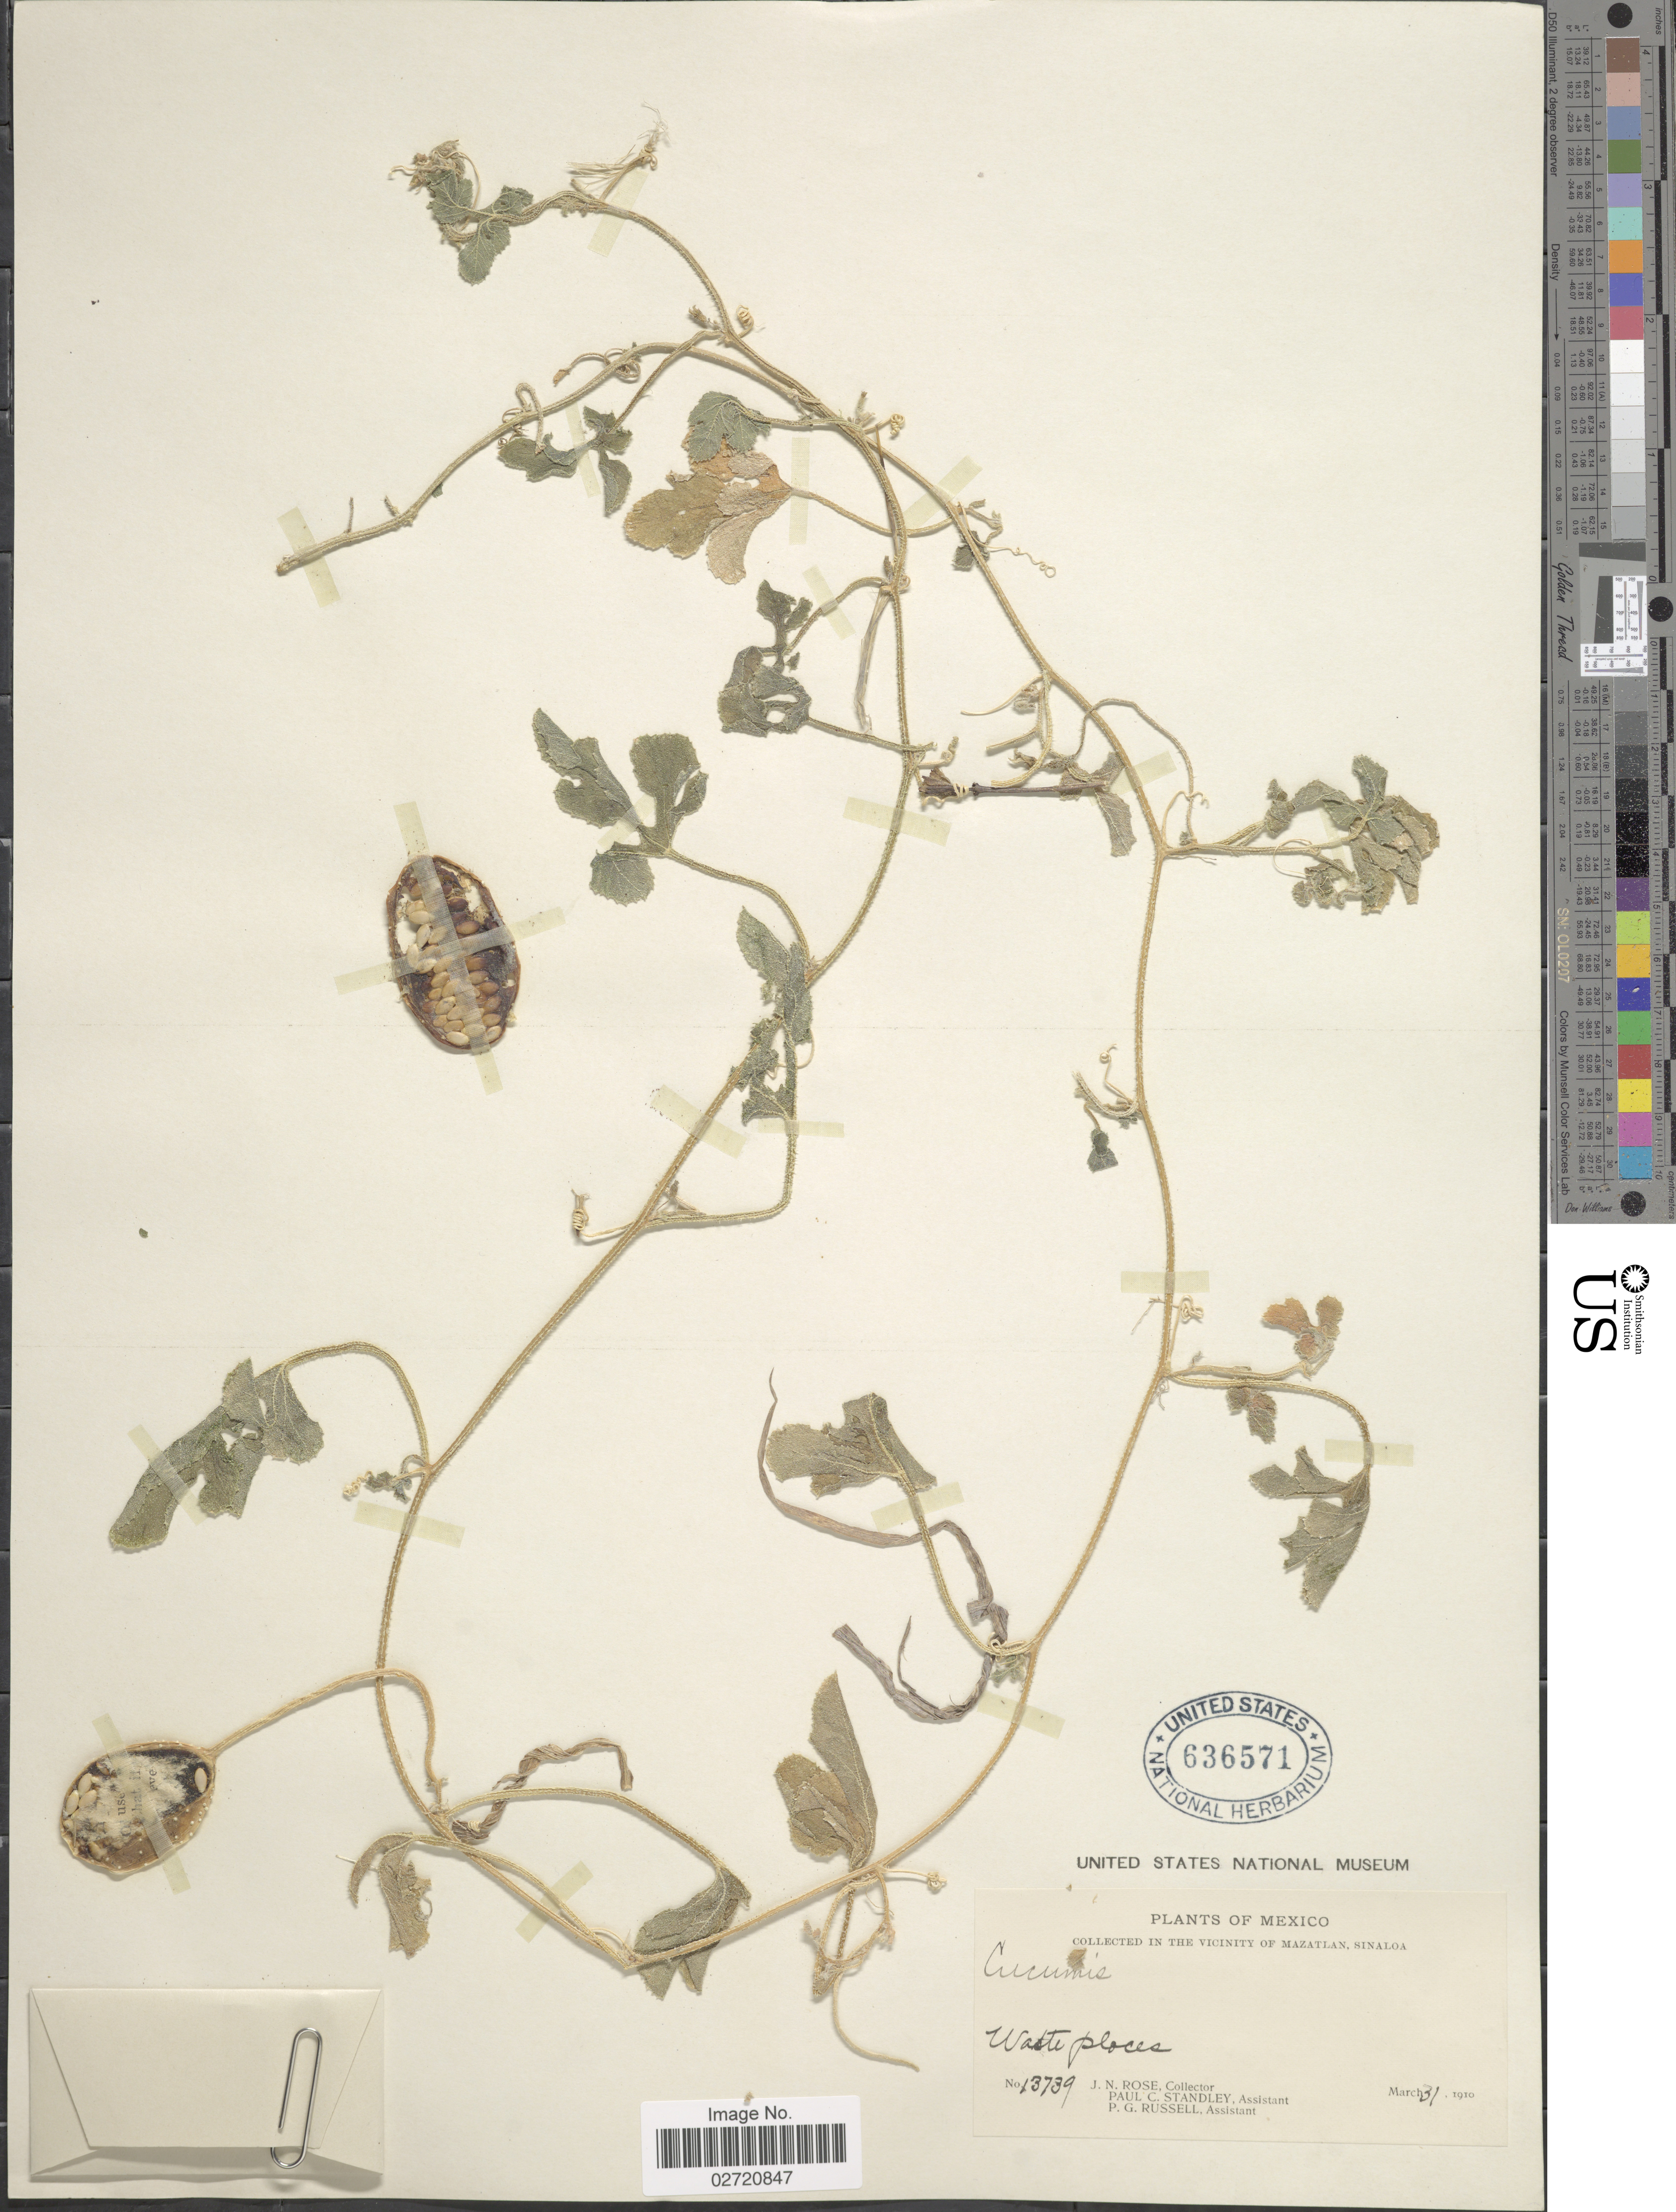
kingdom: Plantae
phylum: Tracheophyta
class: Magnoliopsida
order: Cucurbitales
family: Cucurbitaceae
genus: Cucumis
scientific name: Cucumis anguria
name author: L.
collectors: J. N. Rose, P. C. Standley & P. G. Russell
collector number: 13739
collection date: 1910-03-31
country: Mexico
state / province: Sinaloa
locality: In the vicinity of Mazatlan, waste places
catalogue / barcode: US 636571